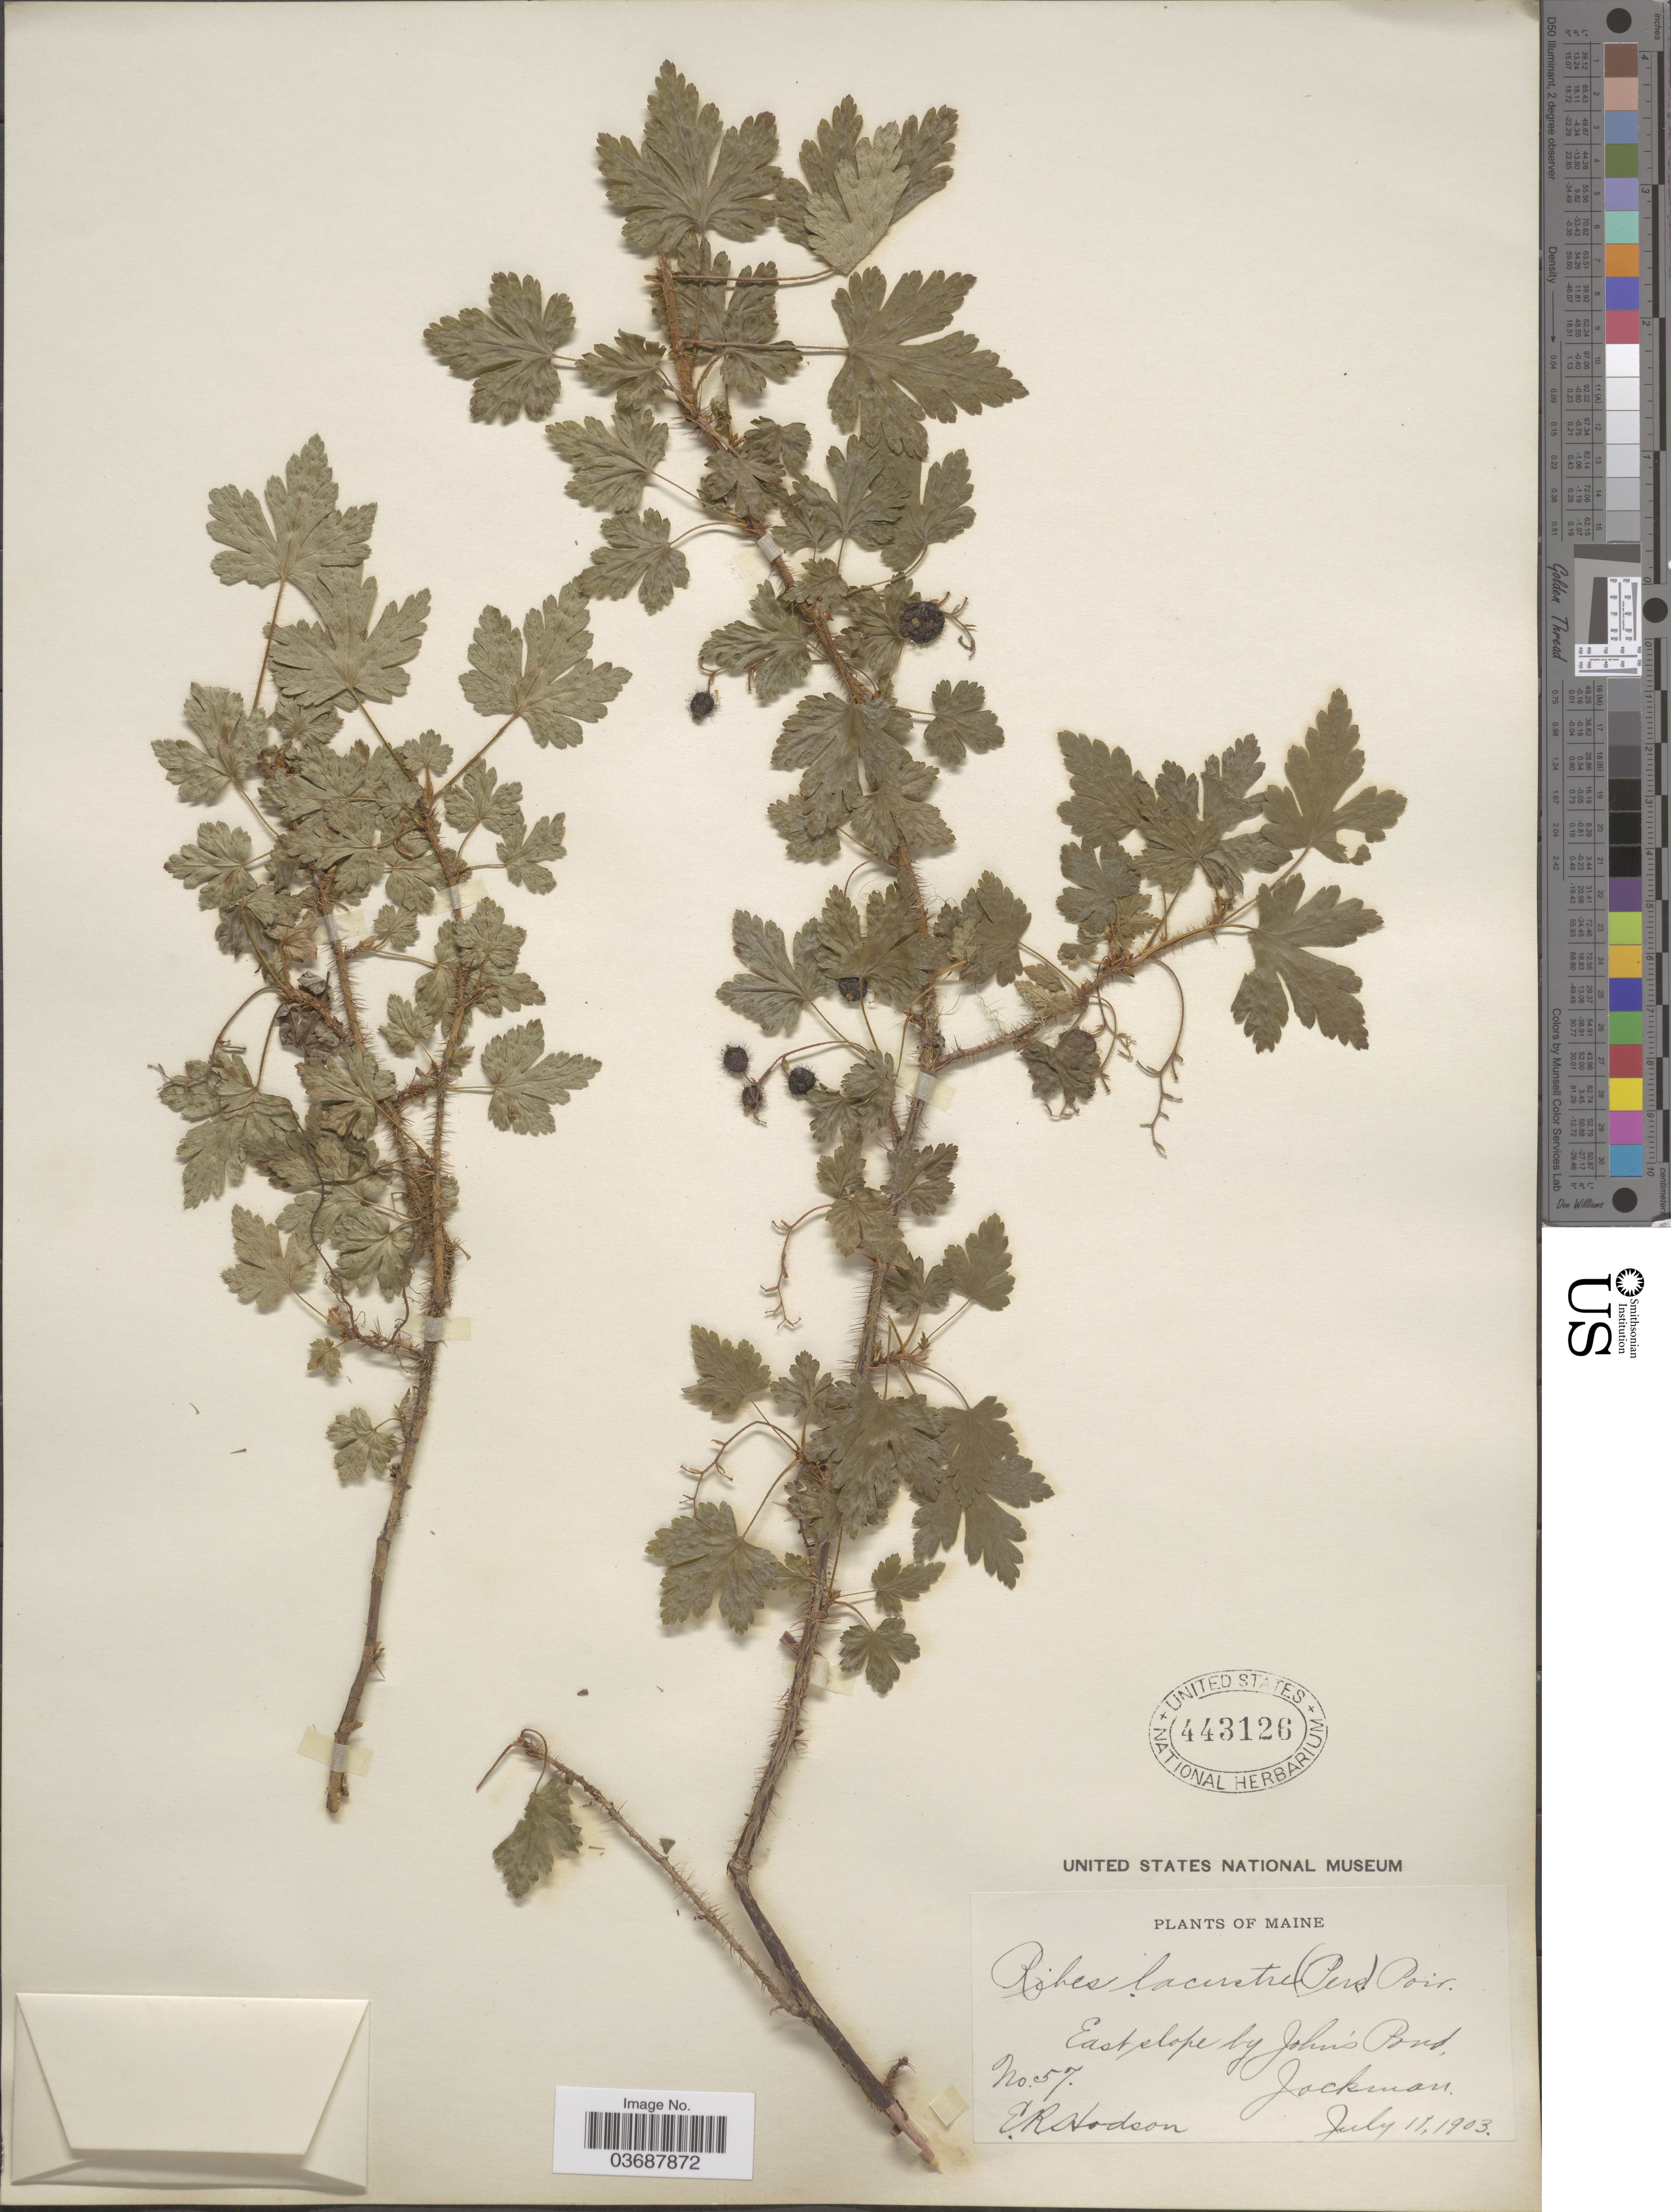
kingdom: Plantae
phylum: Tracheophyta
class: Magnoliopsida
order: Saxifragales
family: Grossulariaceae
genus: Ribes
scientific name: Ribes lacustre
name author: (Pers.) Poir.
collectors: E. Hodson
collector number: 57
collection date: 1903-07-11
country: United States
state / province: Maine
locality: East slope by John's Pond, Jackman*.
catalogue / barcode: US 443126